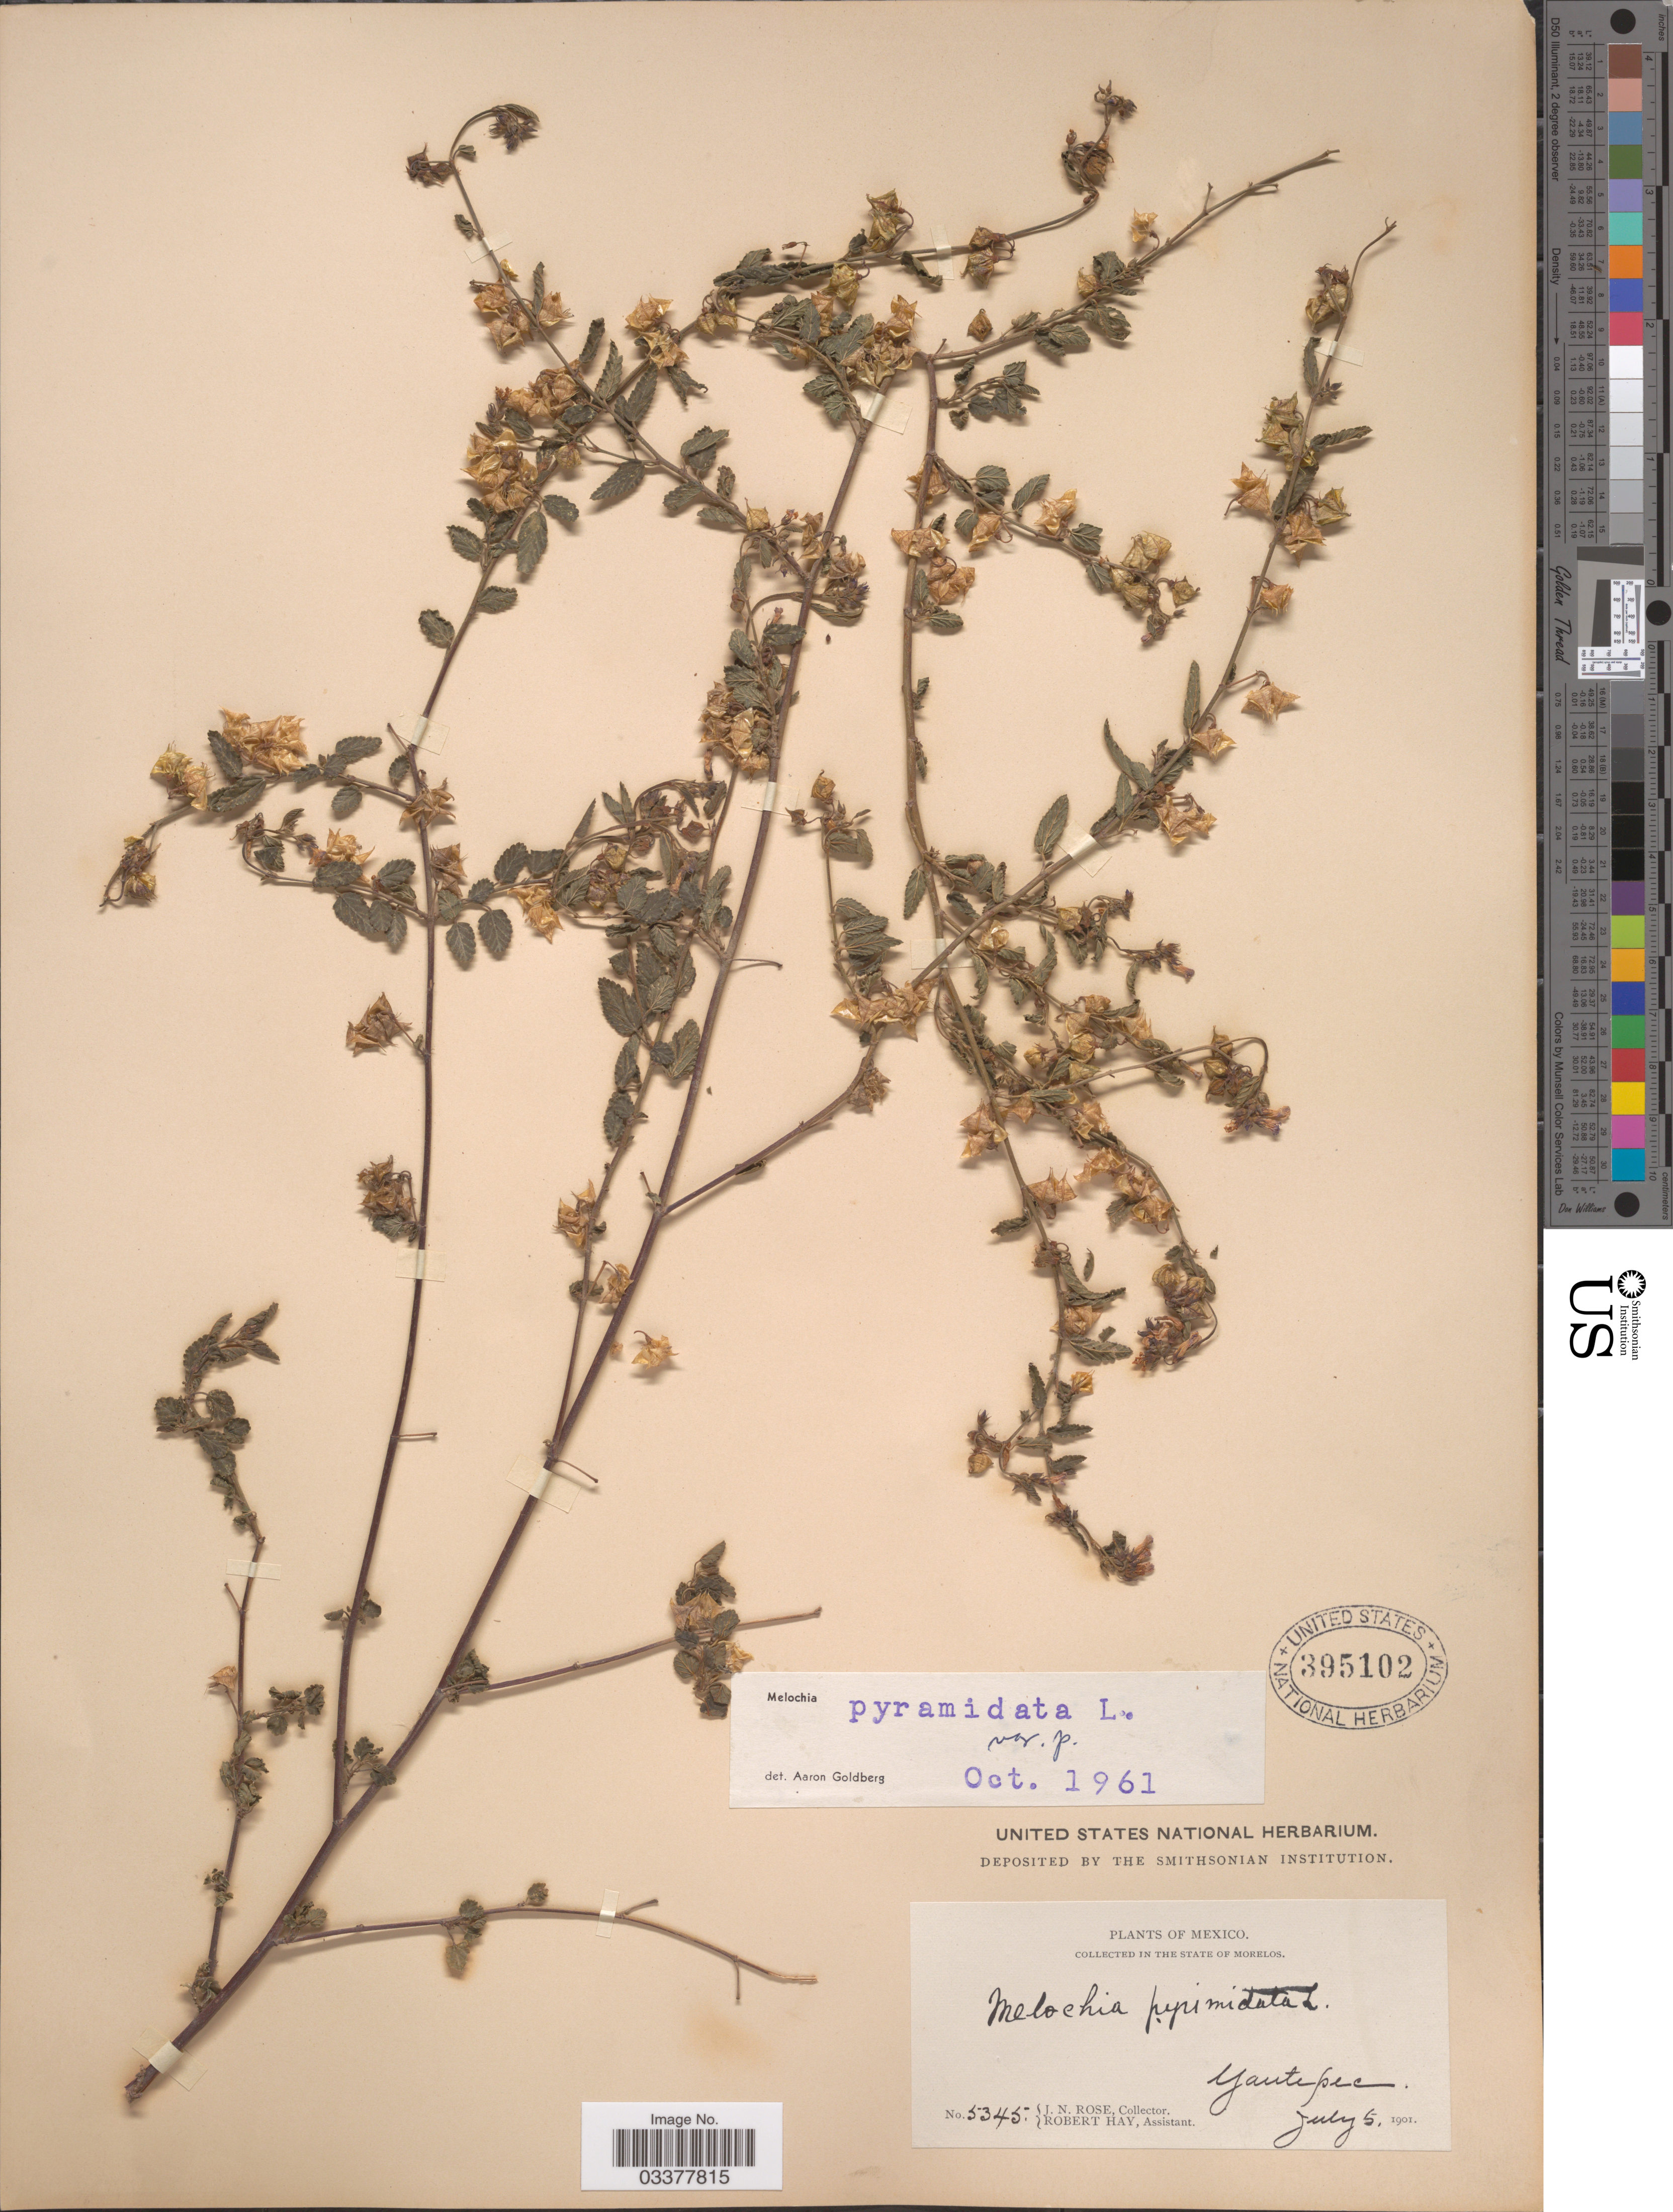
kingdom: Plantae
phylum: Tracheophyta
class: Magnoliopsida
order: Malvales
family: Malvaceae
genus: Melochia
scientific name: Melochia pyramidata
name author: L.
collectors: J. N. Rose & R. Hay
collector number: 5345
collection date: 1901-07-05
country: Mexico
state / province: Morelos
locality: Yautepec.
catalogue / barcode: US 395102